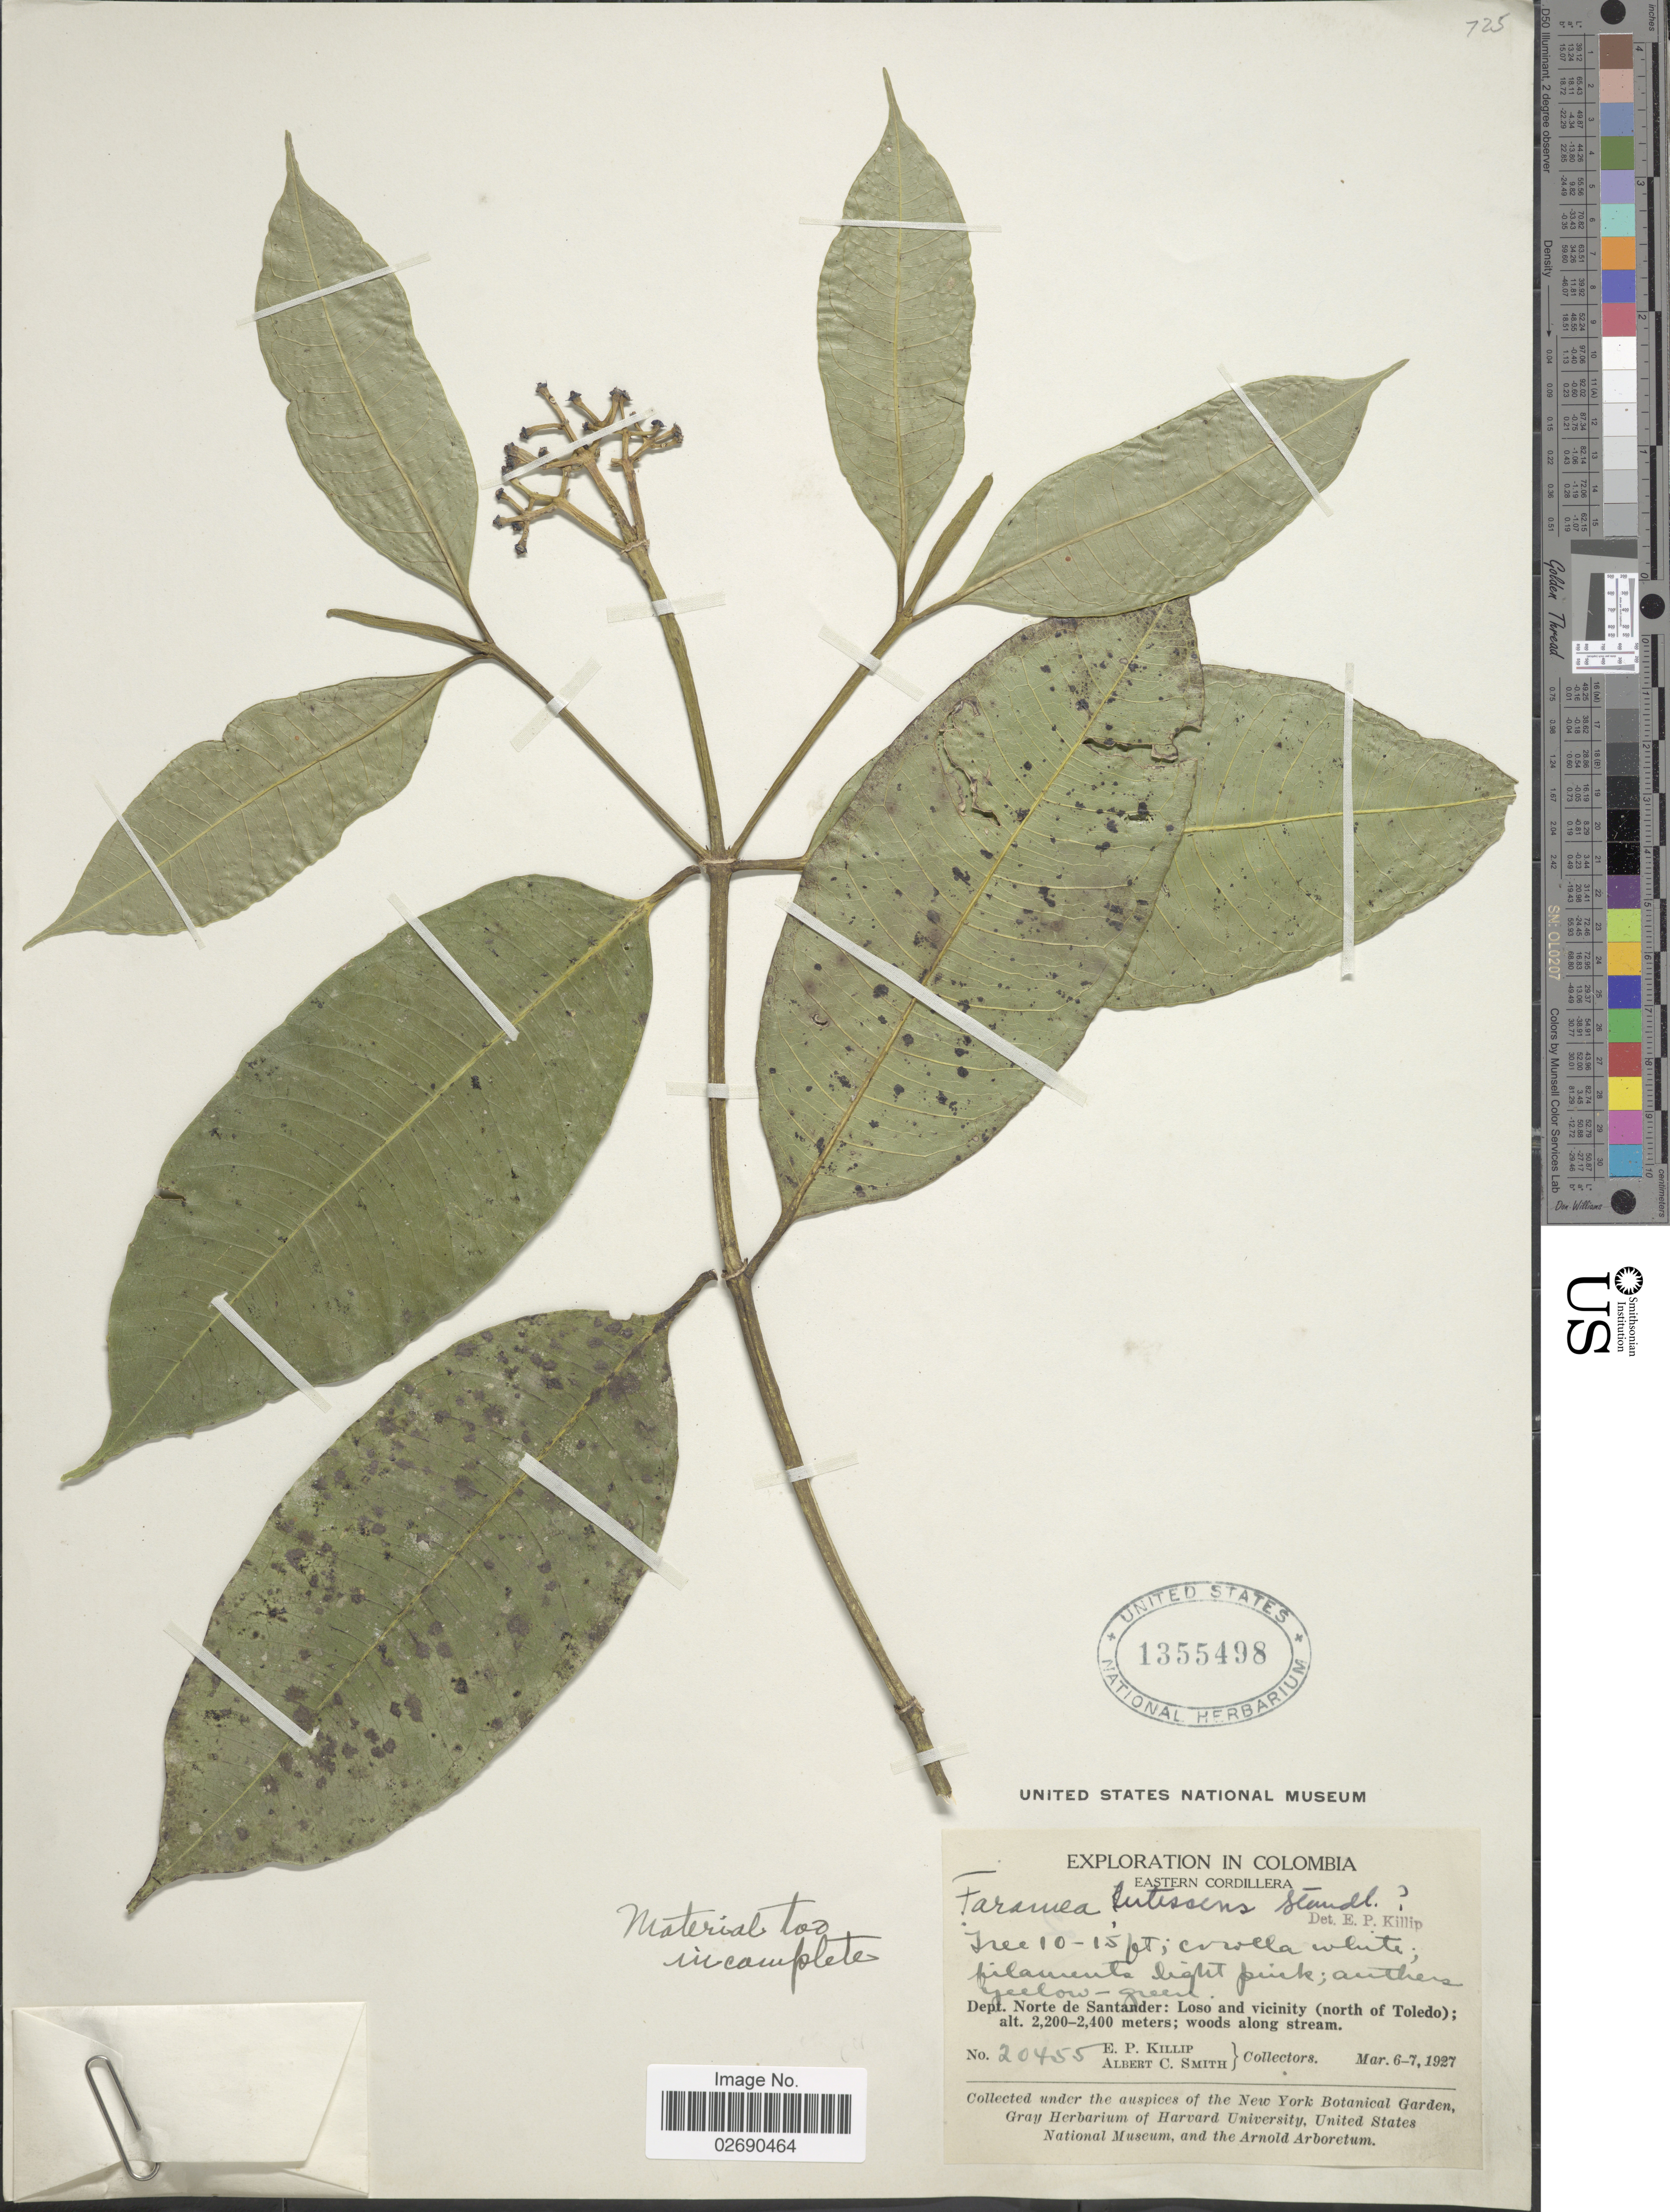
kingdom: Plantae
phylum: Tracheophyta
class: Magnoliopsida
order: Gentianales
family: Rubiaceae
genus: Faramea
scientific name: Faramea lutescens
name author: Standl.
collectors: E. P. Killip & A. C. Smith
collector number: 20455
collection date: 1927-03-06/1927-03-07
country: Colombia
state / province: Norte de Santander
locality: Eastern Cordillera, Loso and vicinity (north of Toledo); woods along stream.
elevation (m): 2200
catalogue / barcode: US 1355498